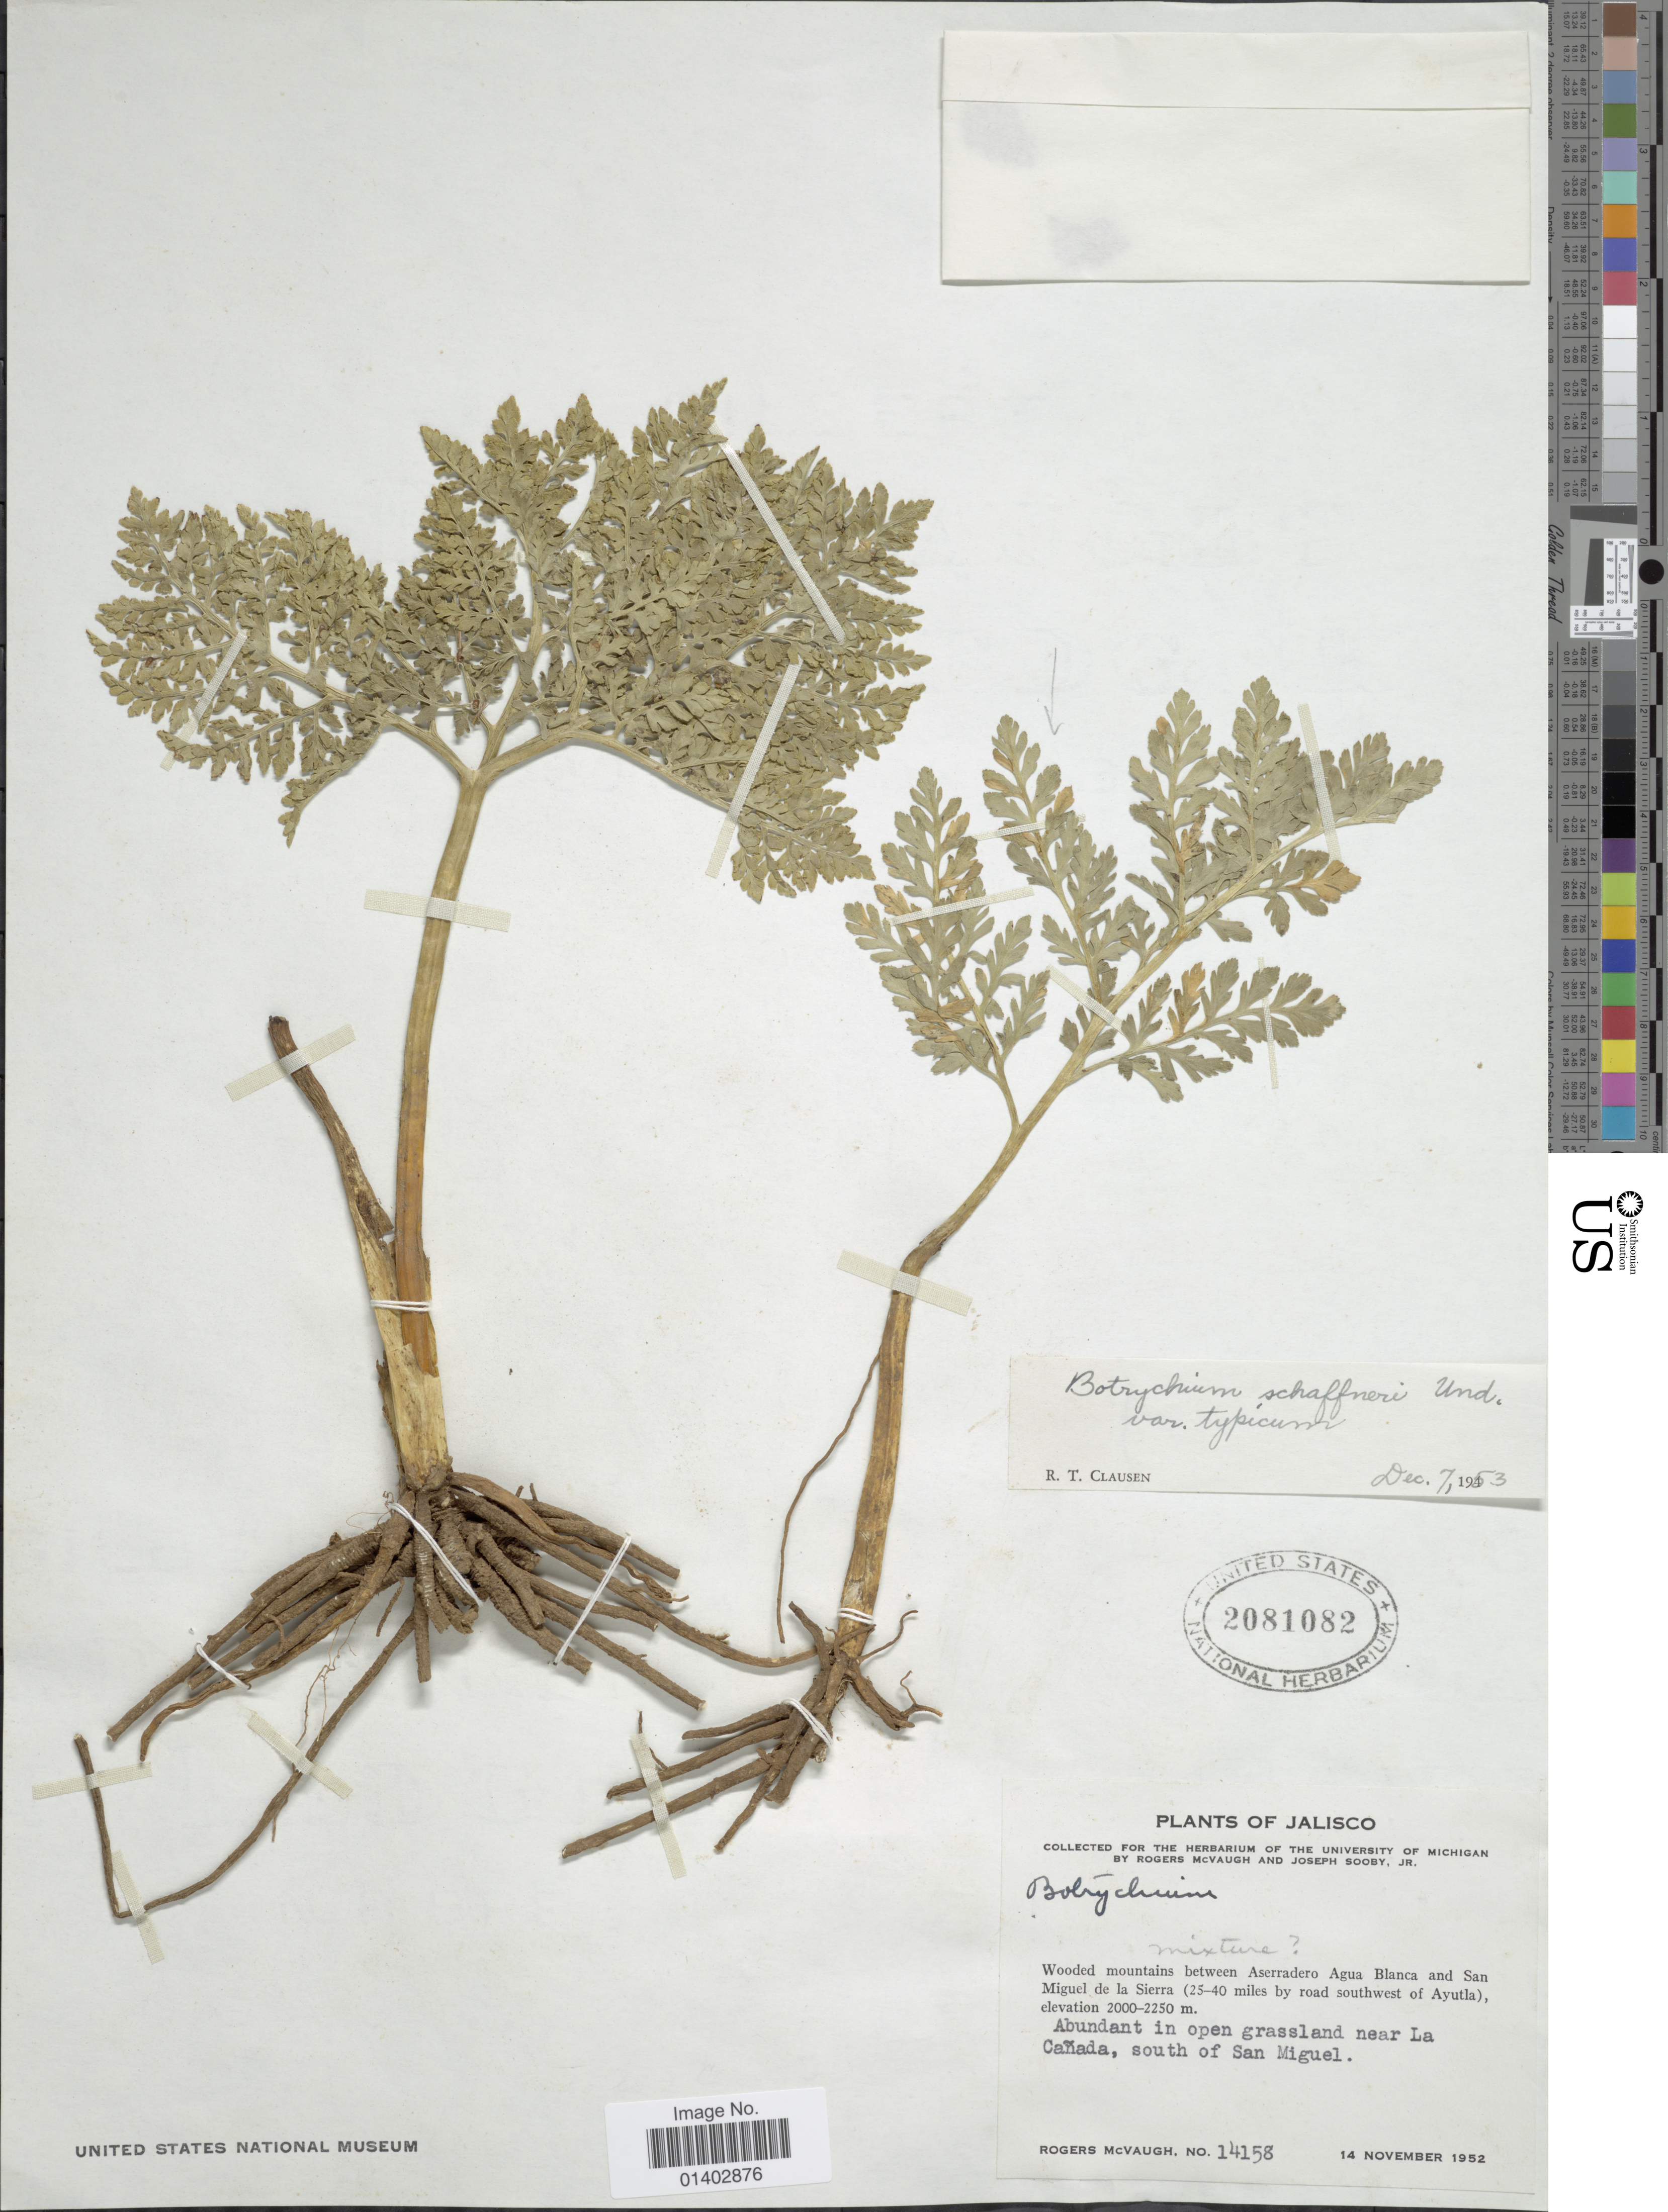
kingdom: Plantae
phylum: Tracheophyta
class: Polypodiopsida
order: Ophioglossales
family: Ophioglossaceae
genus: Botrychium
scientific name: Botrychium underwoodianum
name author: Maxon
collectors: R. McVaugh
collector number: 14158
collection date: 1952-11-14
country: Mexico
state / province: Jalisco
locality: Wooded mountains between Aserradero Agua Blanca and San Miguel de la Sierra (25-40 miles by road southwest of Ayuta), Abundant in open grassland near La Cañada, south of San Miguel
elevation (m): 2000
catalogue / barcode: US 2081082